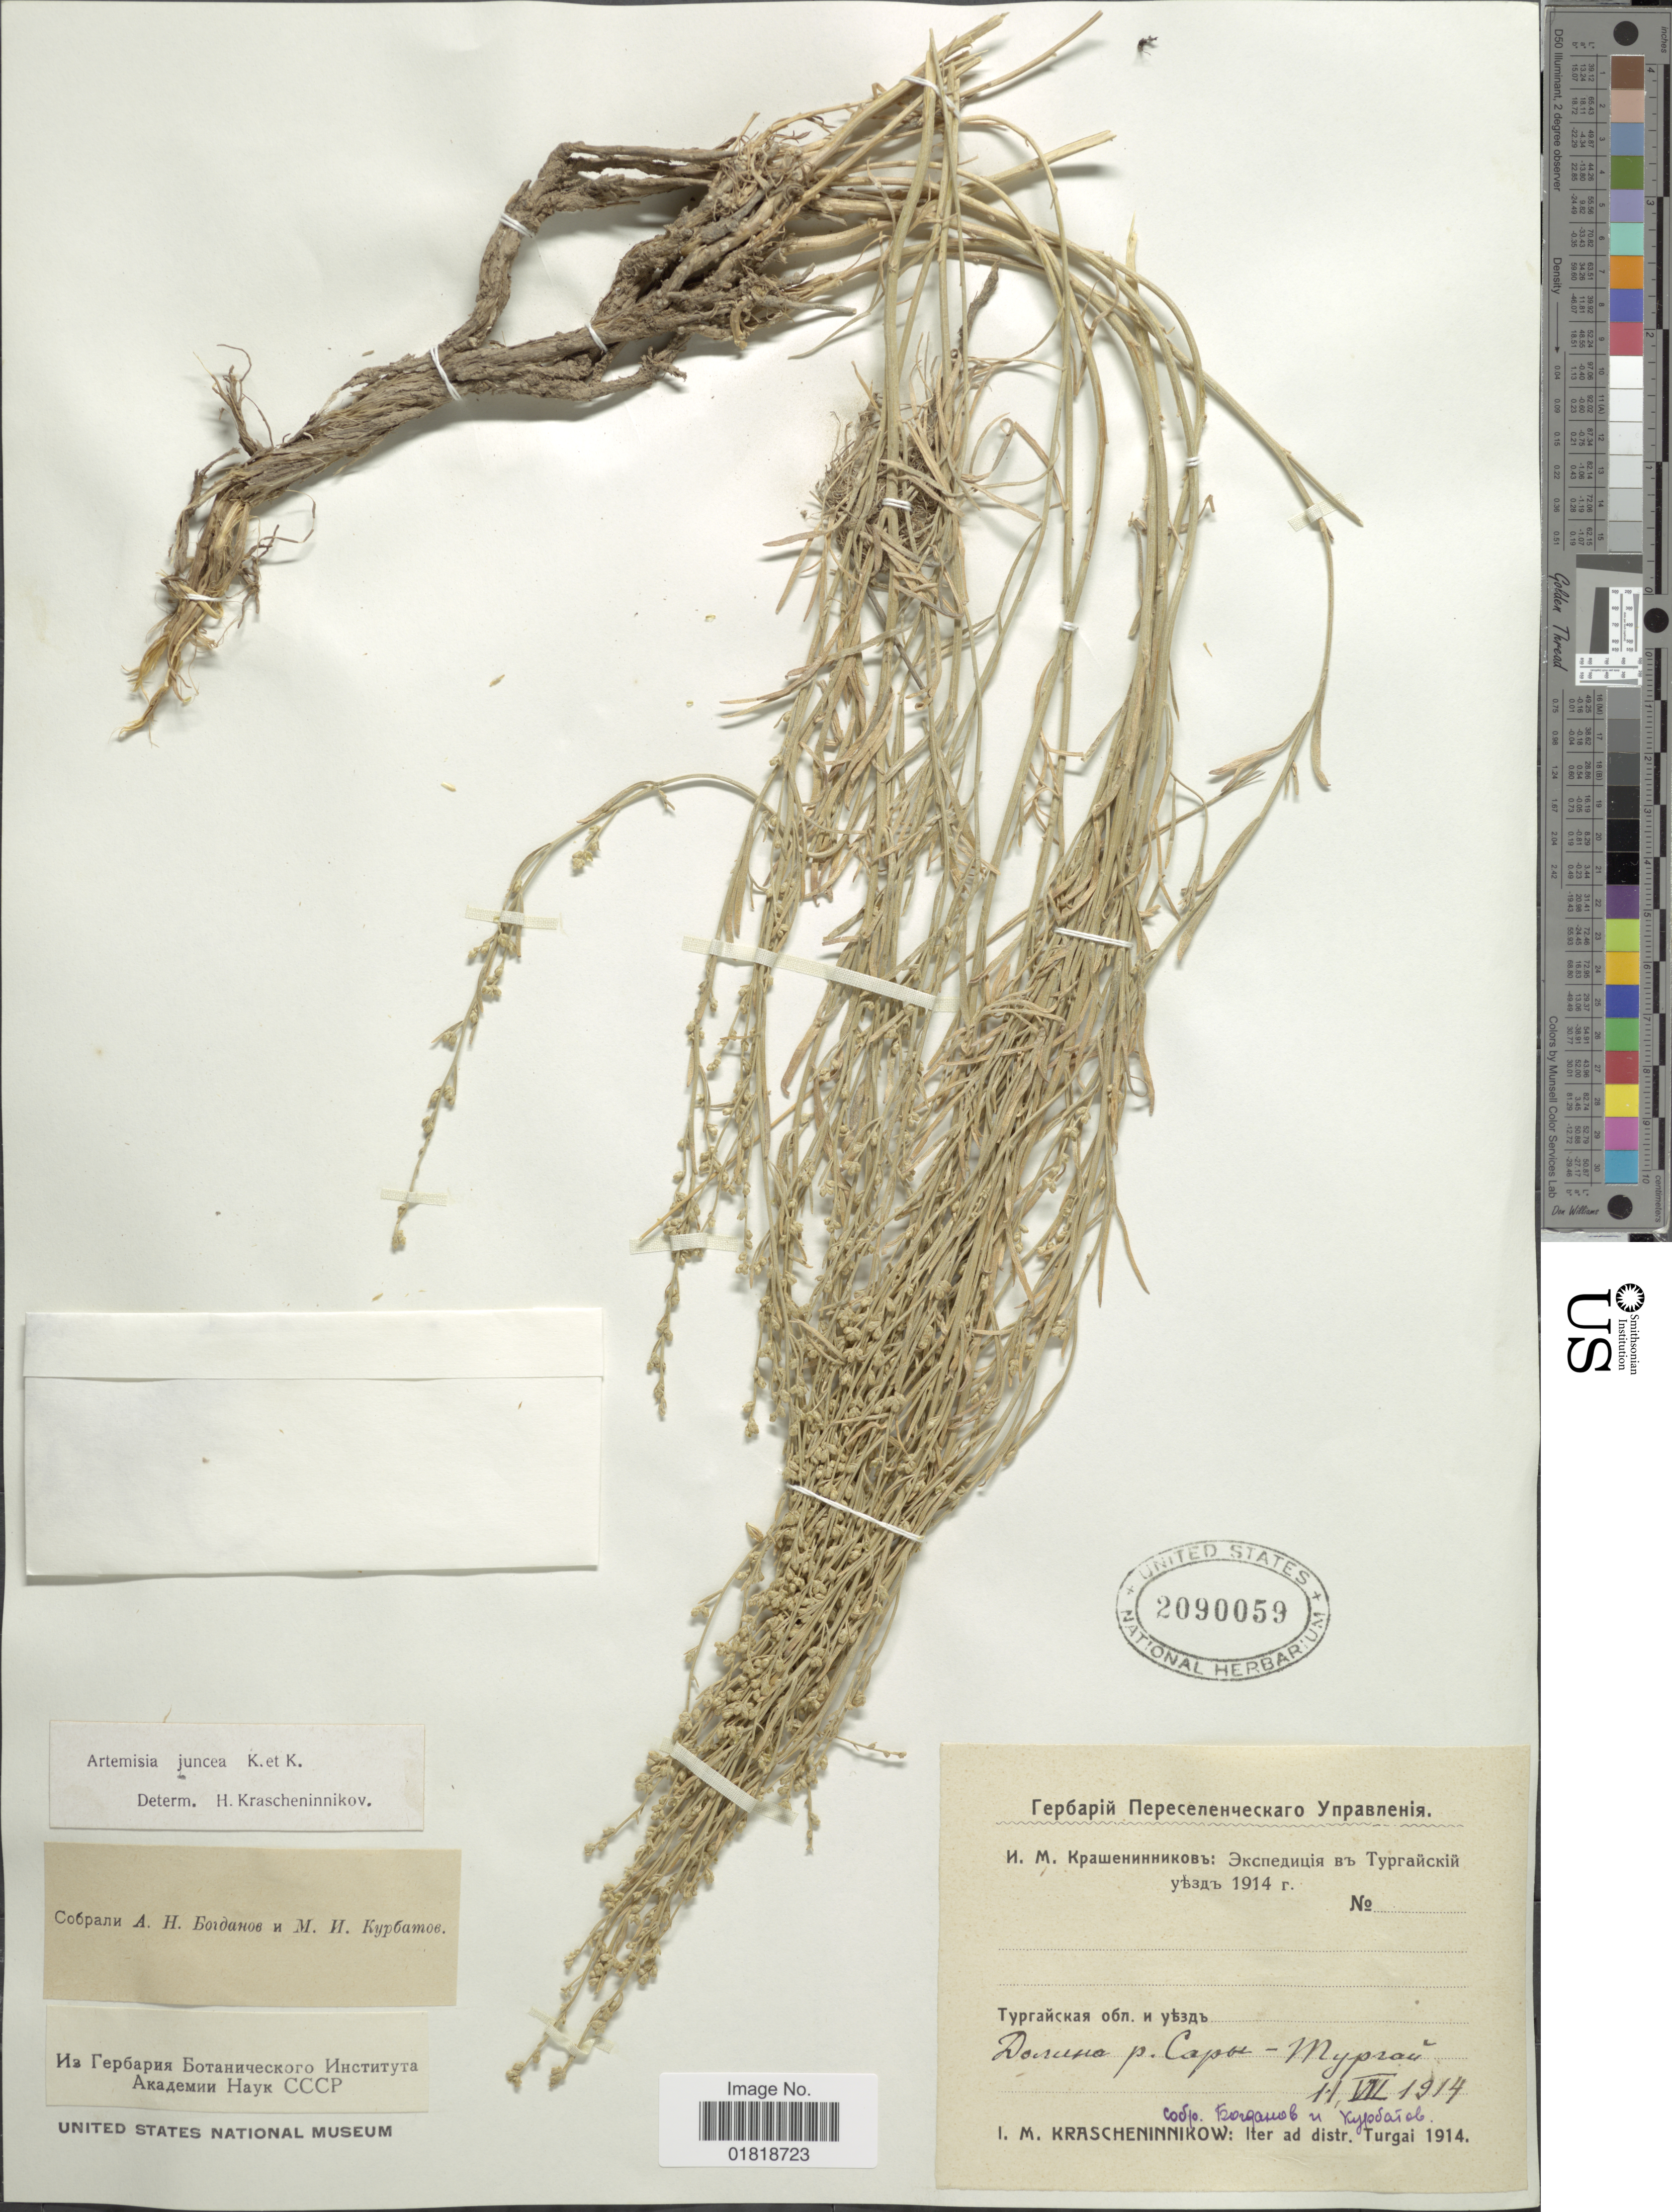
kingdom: Plantae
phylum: Tracheophyta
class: Magnoliopsida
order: Asterales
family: Asteraceae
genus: Artemisia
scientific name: Artemisia juncea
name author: Kar. & Kir.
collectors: I. Krascheninnikov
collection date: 1914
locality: Iter ad distr. Turgai, X.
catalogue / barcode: US 2090059